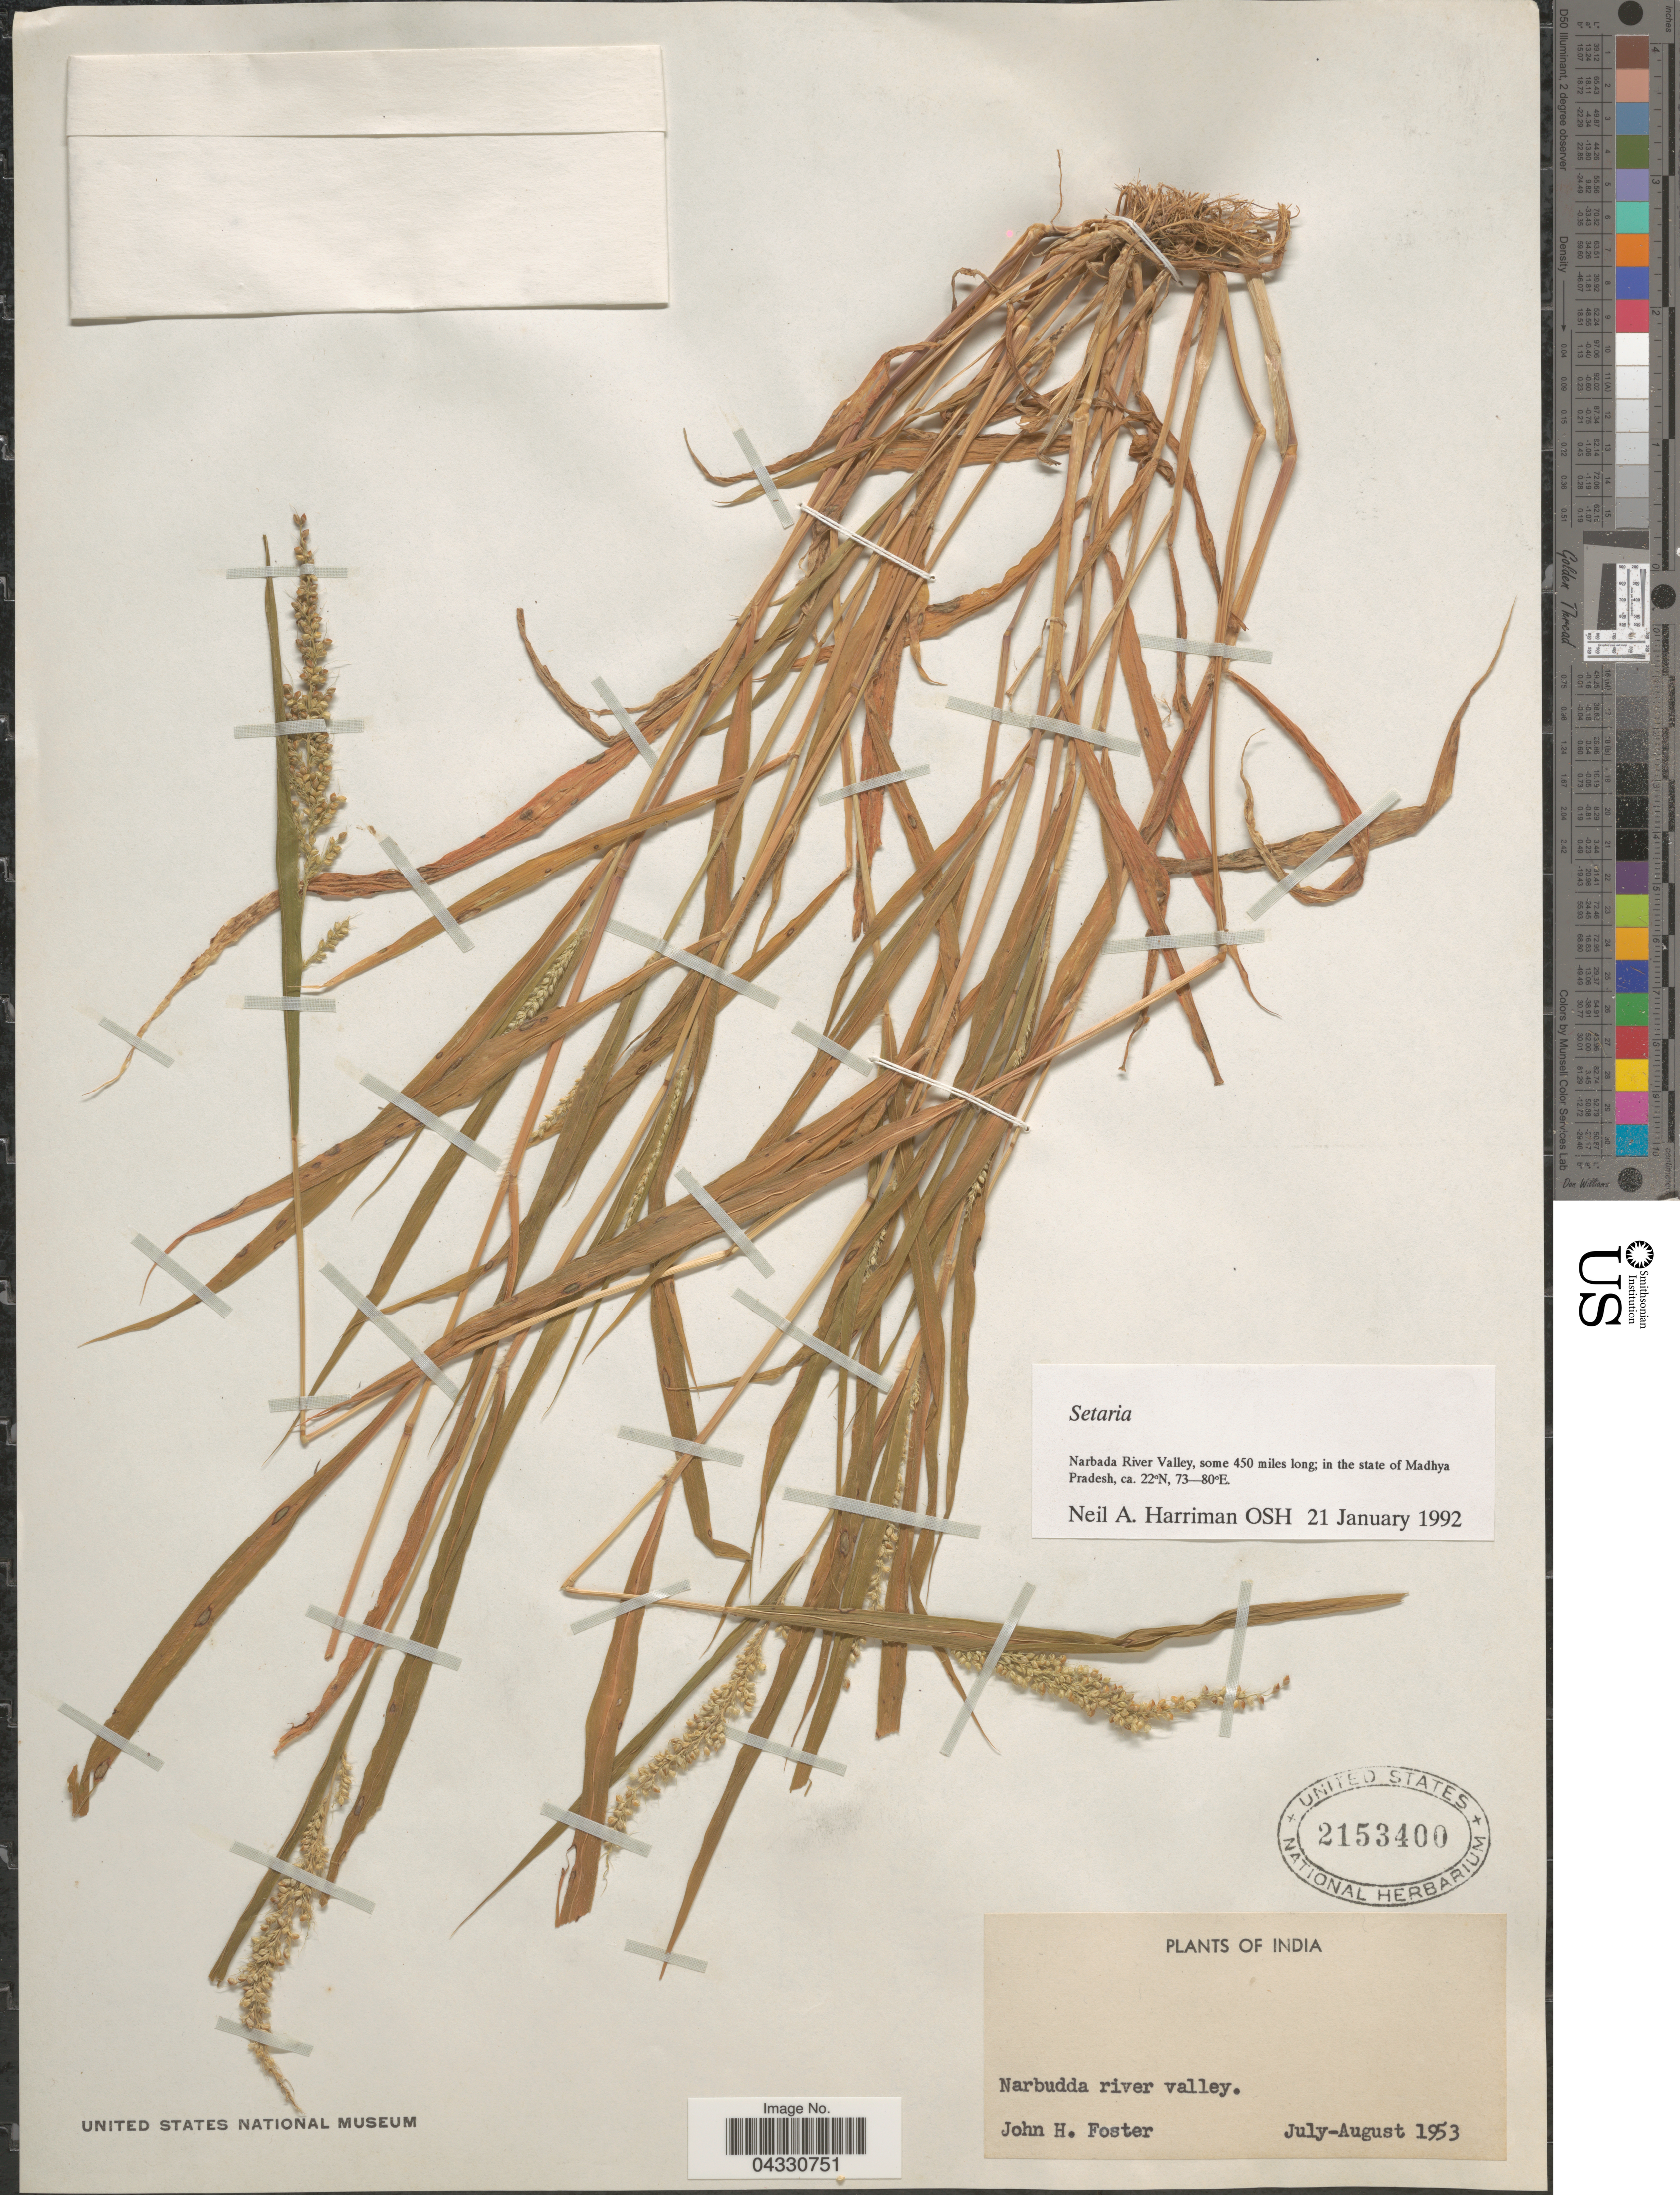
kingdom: Plantae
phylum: Tracheophyta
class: Liliopsida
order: Poales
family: Poaceae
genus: Setaria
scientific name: Setaria sp.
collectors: J. Foster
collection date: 1953-07/1953-08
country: India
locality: Narbudda river valley.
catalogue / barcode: US 2153400